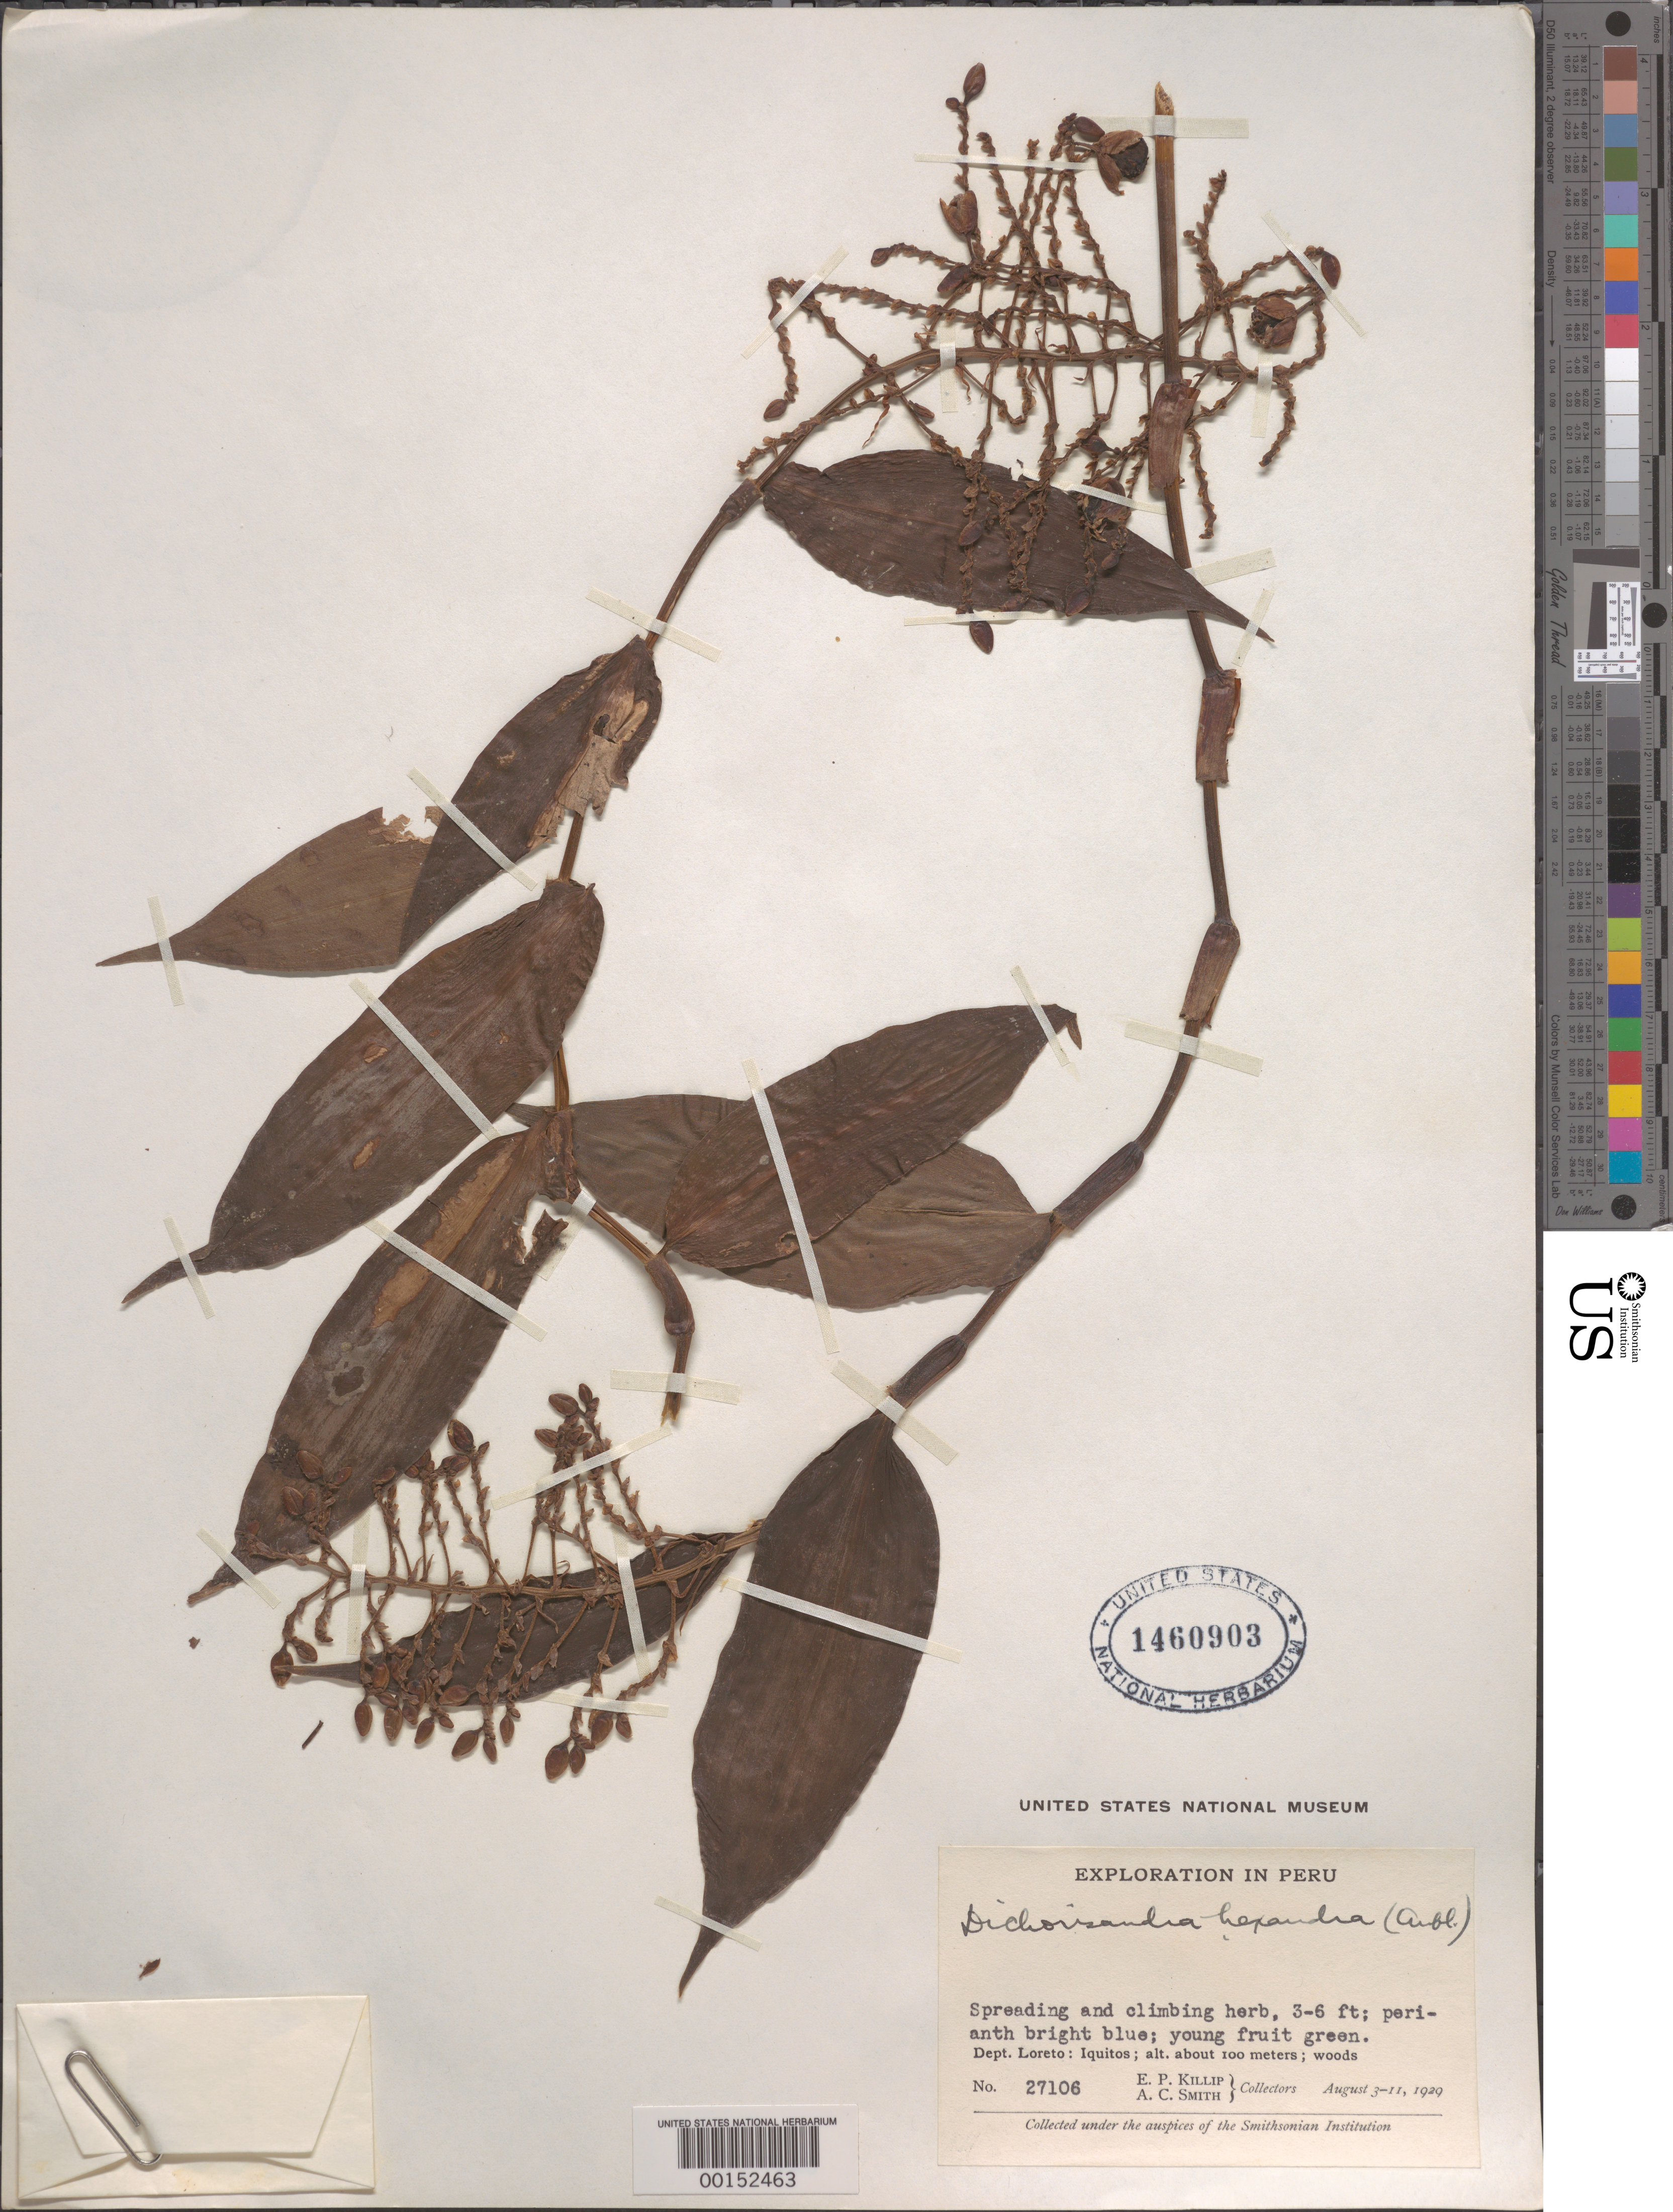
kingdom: Plantae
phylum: Tracheophyta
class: Liliopsida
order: Commelinales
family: Commelinaceae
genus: Dichorisandra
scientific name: Dichorisandra hexandra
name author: (Aubl.) Standl.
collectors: E. P. Killip & A. C. Smith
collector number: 27106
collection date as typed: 03 Aug 1929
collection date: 1929-08-03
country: Peru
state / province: Loreto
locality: Iquitos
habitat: Woods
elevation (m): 100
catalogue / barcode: US 1460903